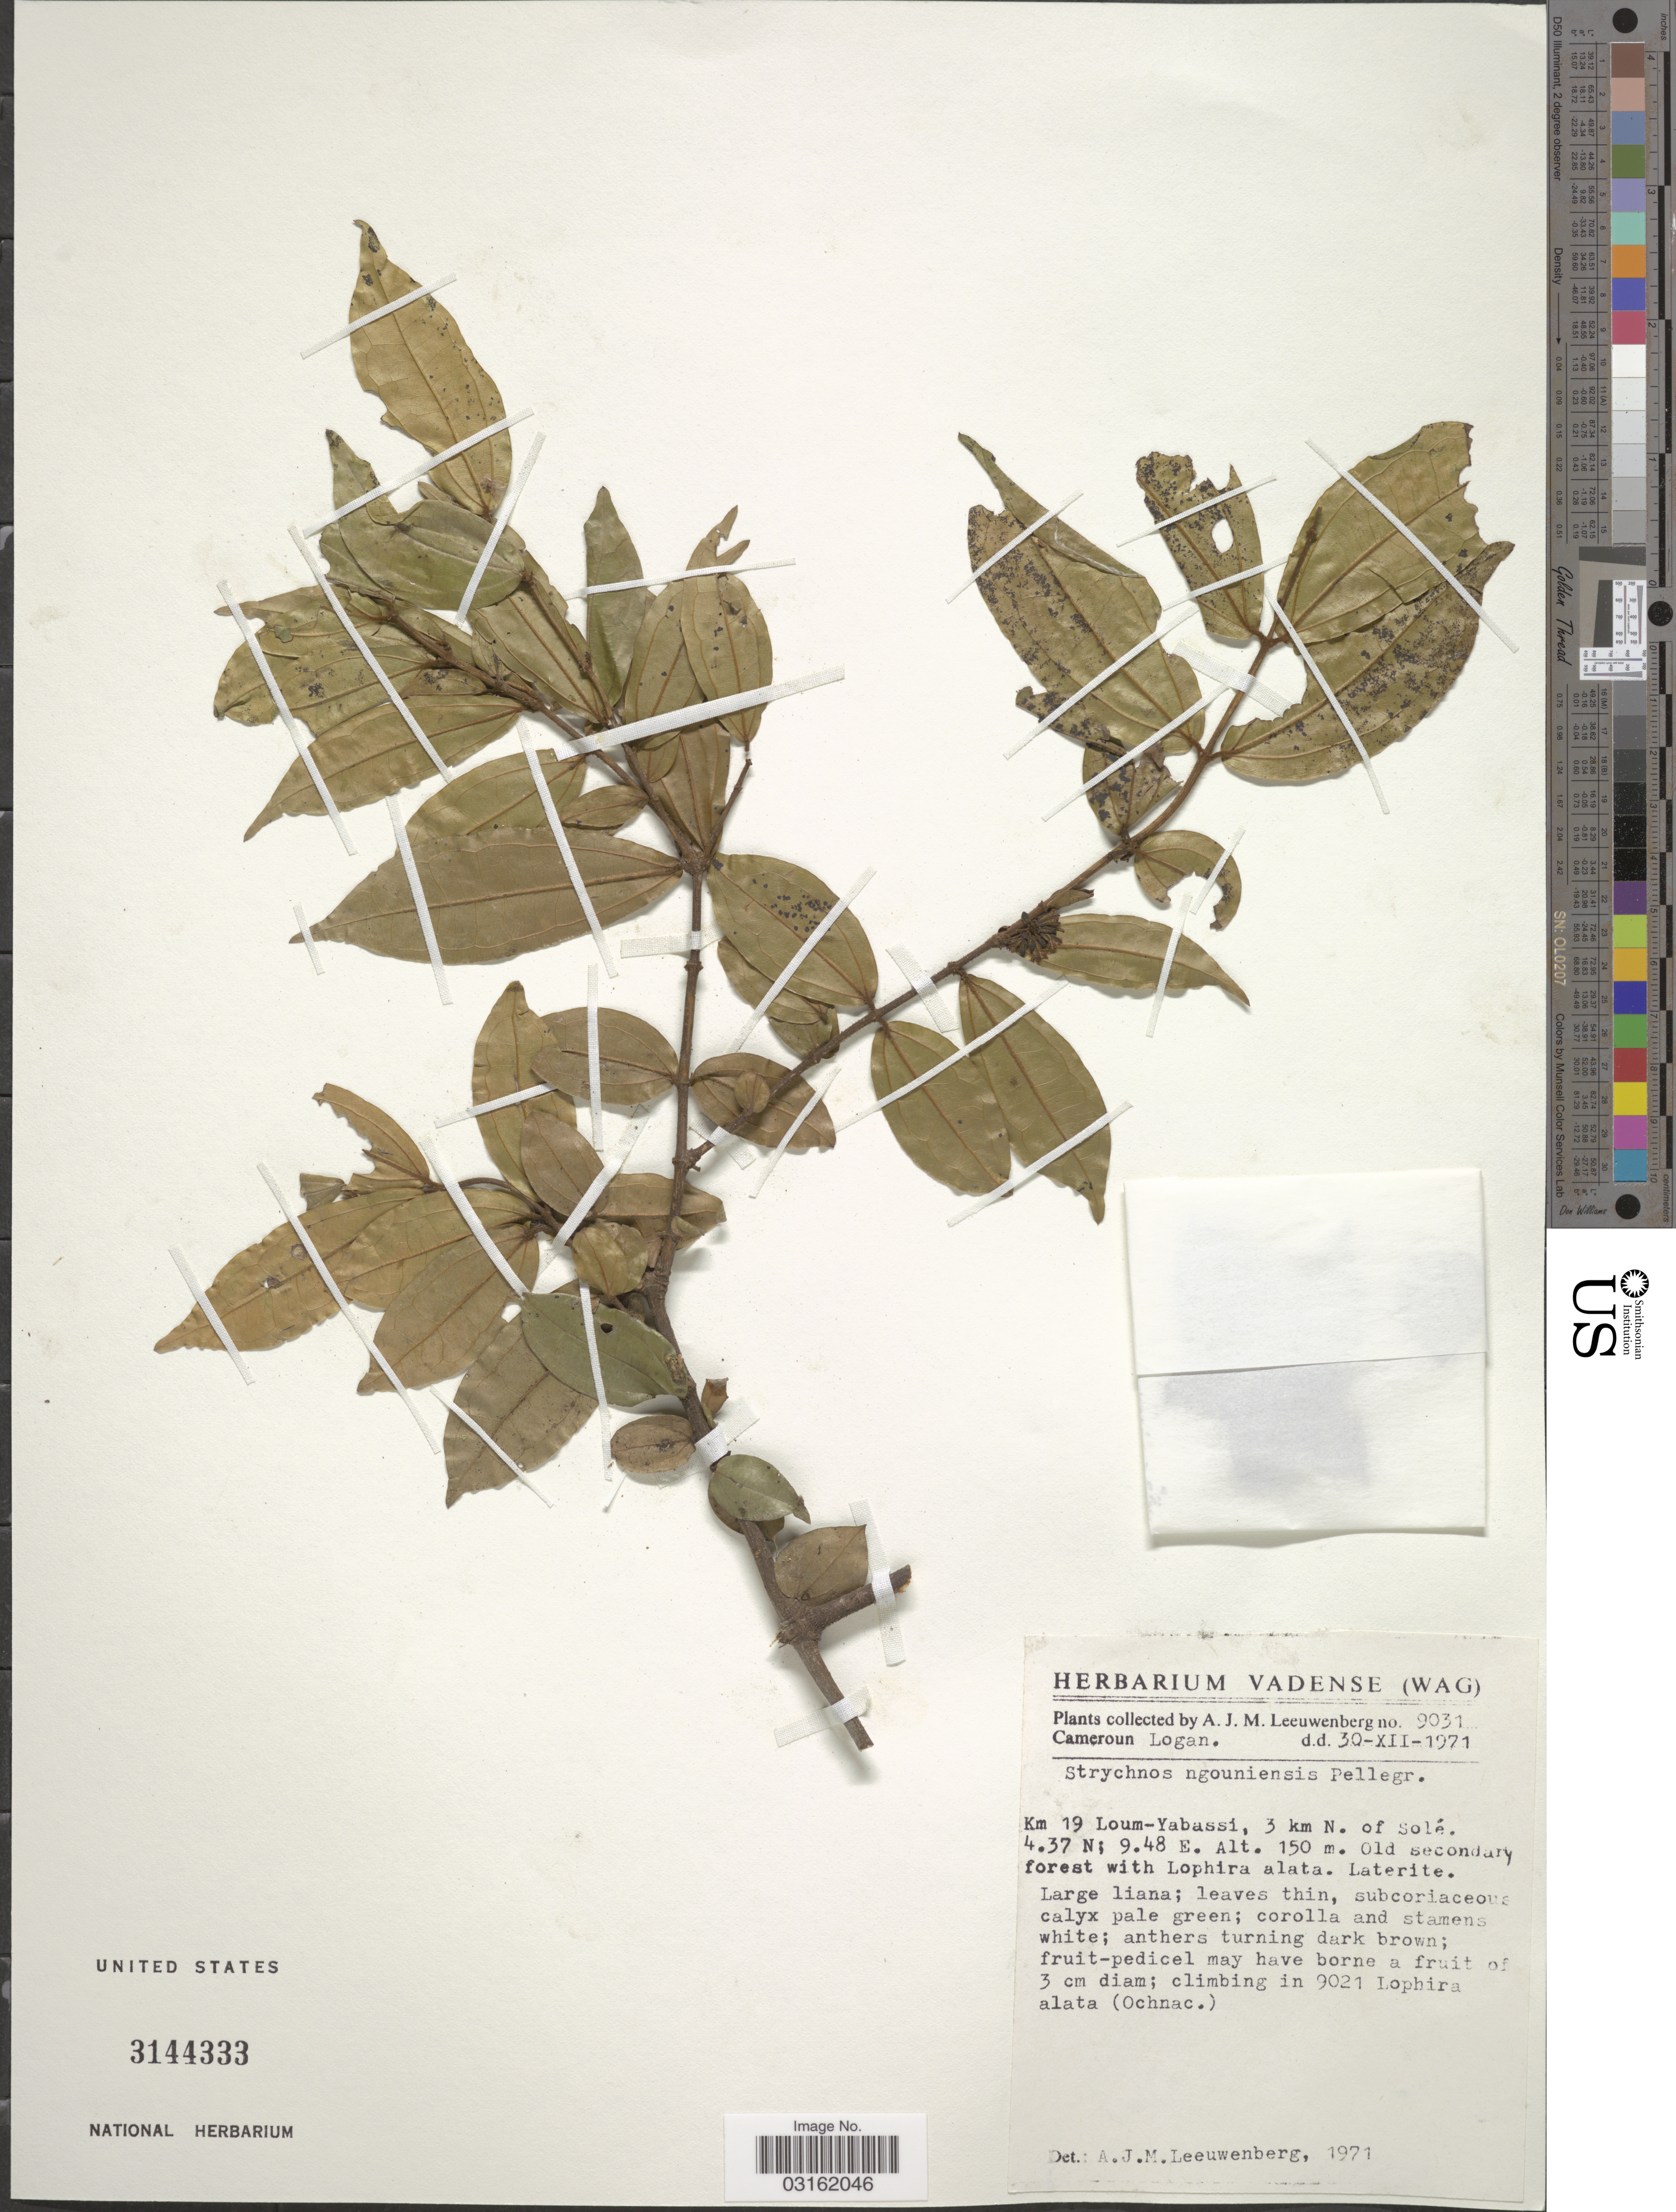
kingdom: Plantae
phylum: Tracheophyta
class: Magnoliopsida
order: Gentianales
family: Loganiaceae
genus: Strychnos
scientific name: Strychnos ngouniensis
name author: Pellegr.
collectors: A. J. M. Leeuwenberg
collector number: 9031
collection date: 1971-12-30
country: Cameroon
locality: Km 19 Loum-Yabassi, 3 km N. of Solé.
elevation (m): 150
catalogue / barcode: US 3144333